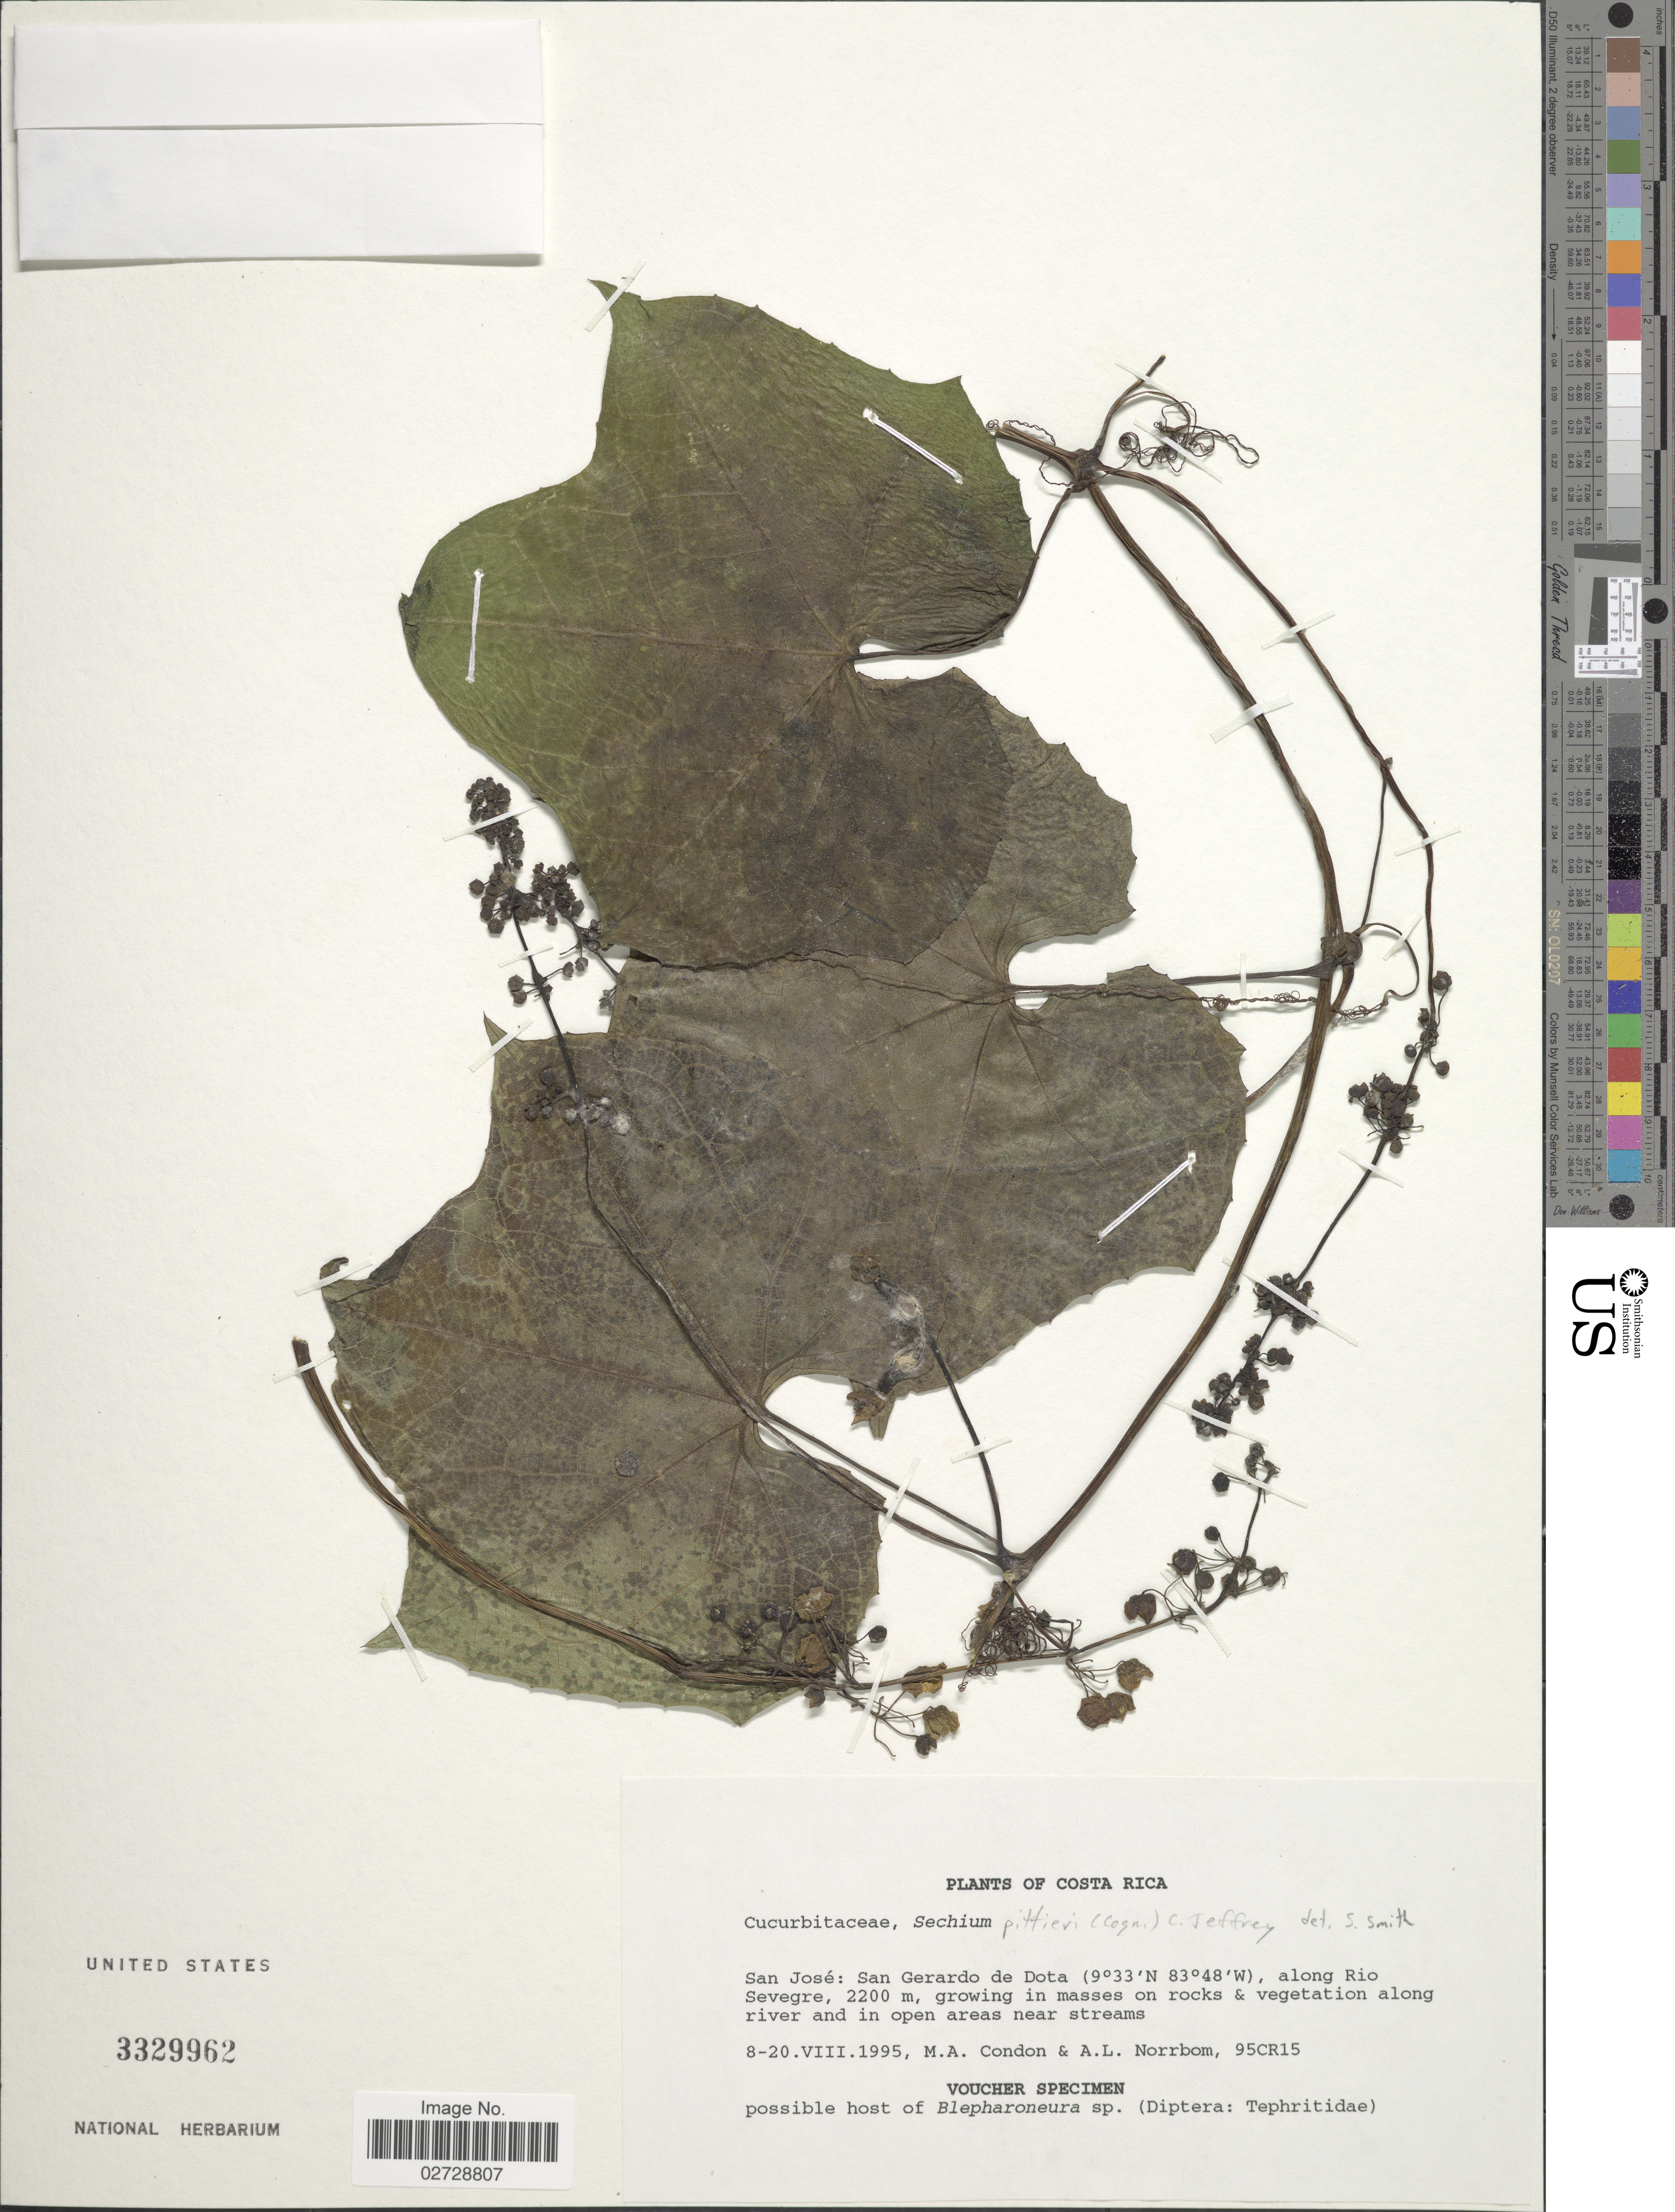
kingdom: Plantae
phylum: Tracheophyta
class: Magnoliopsida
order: Cucurbitales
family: Cucurbitaceae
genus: Sechium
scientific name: Sechium pittieri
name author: (Cogn.) C. Jeffrey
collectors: M. Condon & A. L. Norrbom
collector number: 95CR15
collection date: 1995-08-08/1995-08-20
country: Costa Rica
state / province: San José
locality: San Gerardo de Dota, along Rio Sevegre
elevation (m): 2200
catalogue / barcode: US 3329962